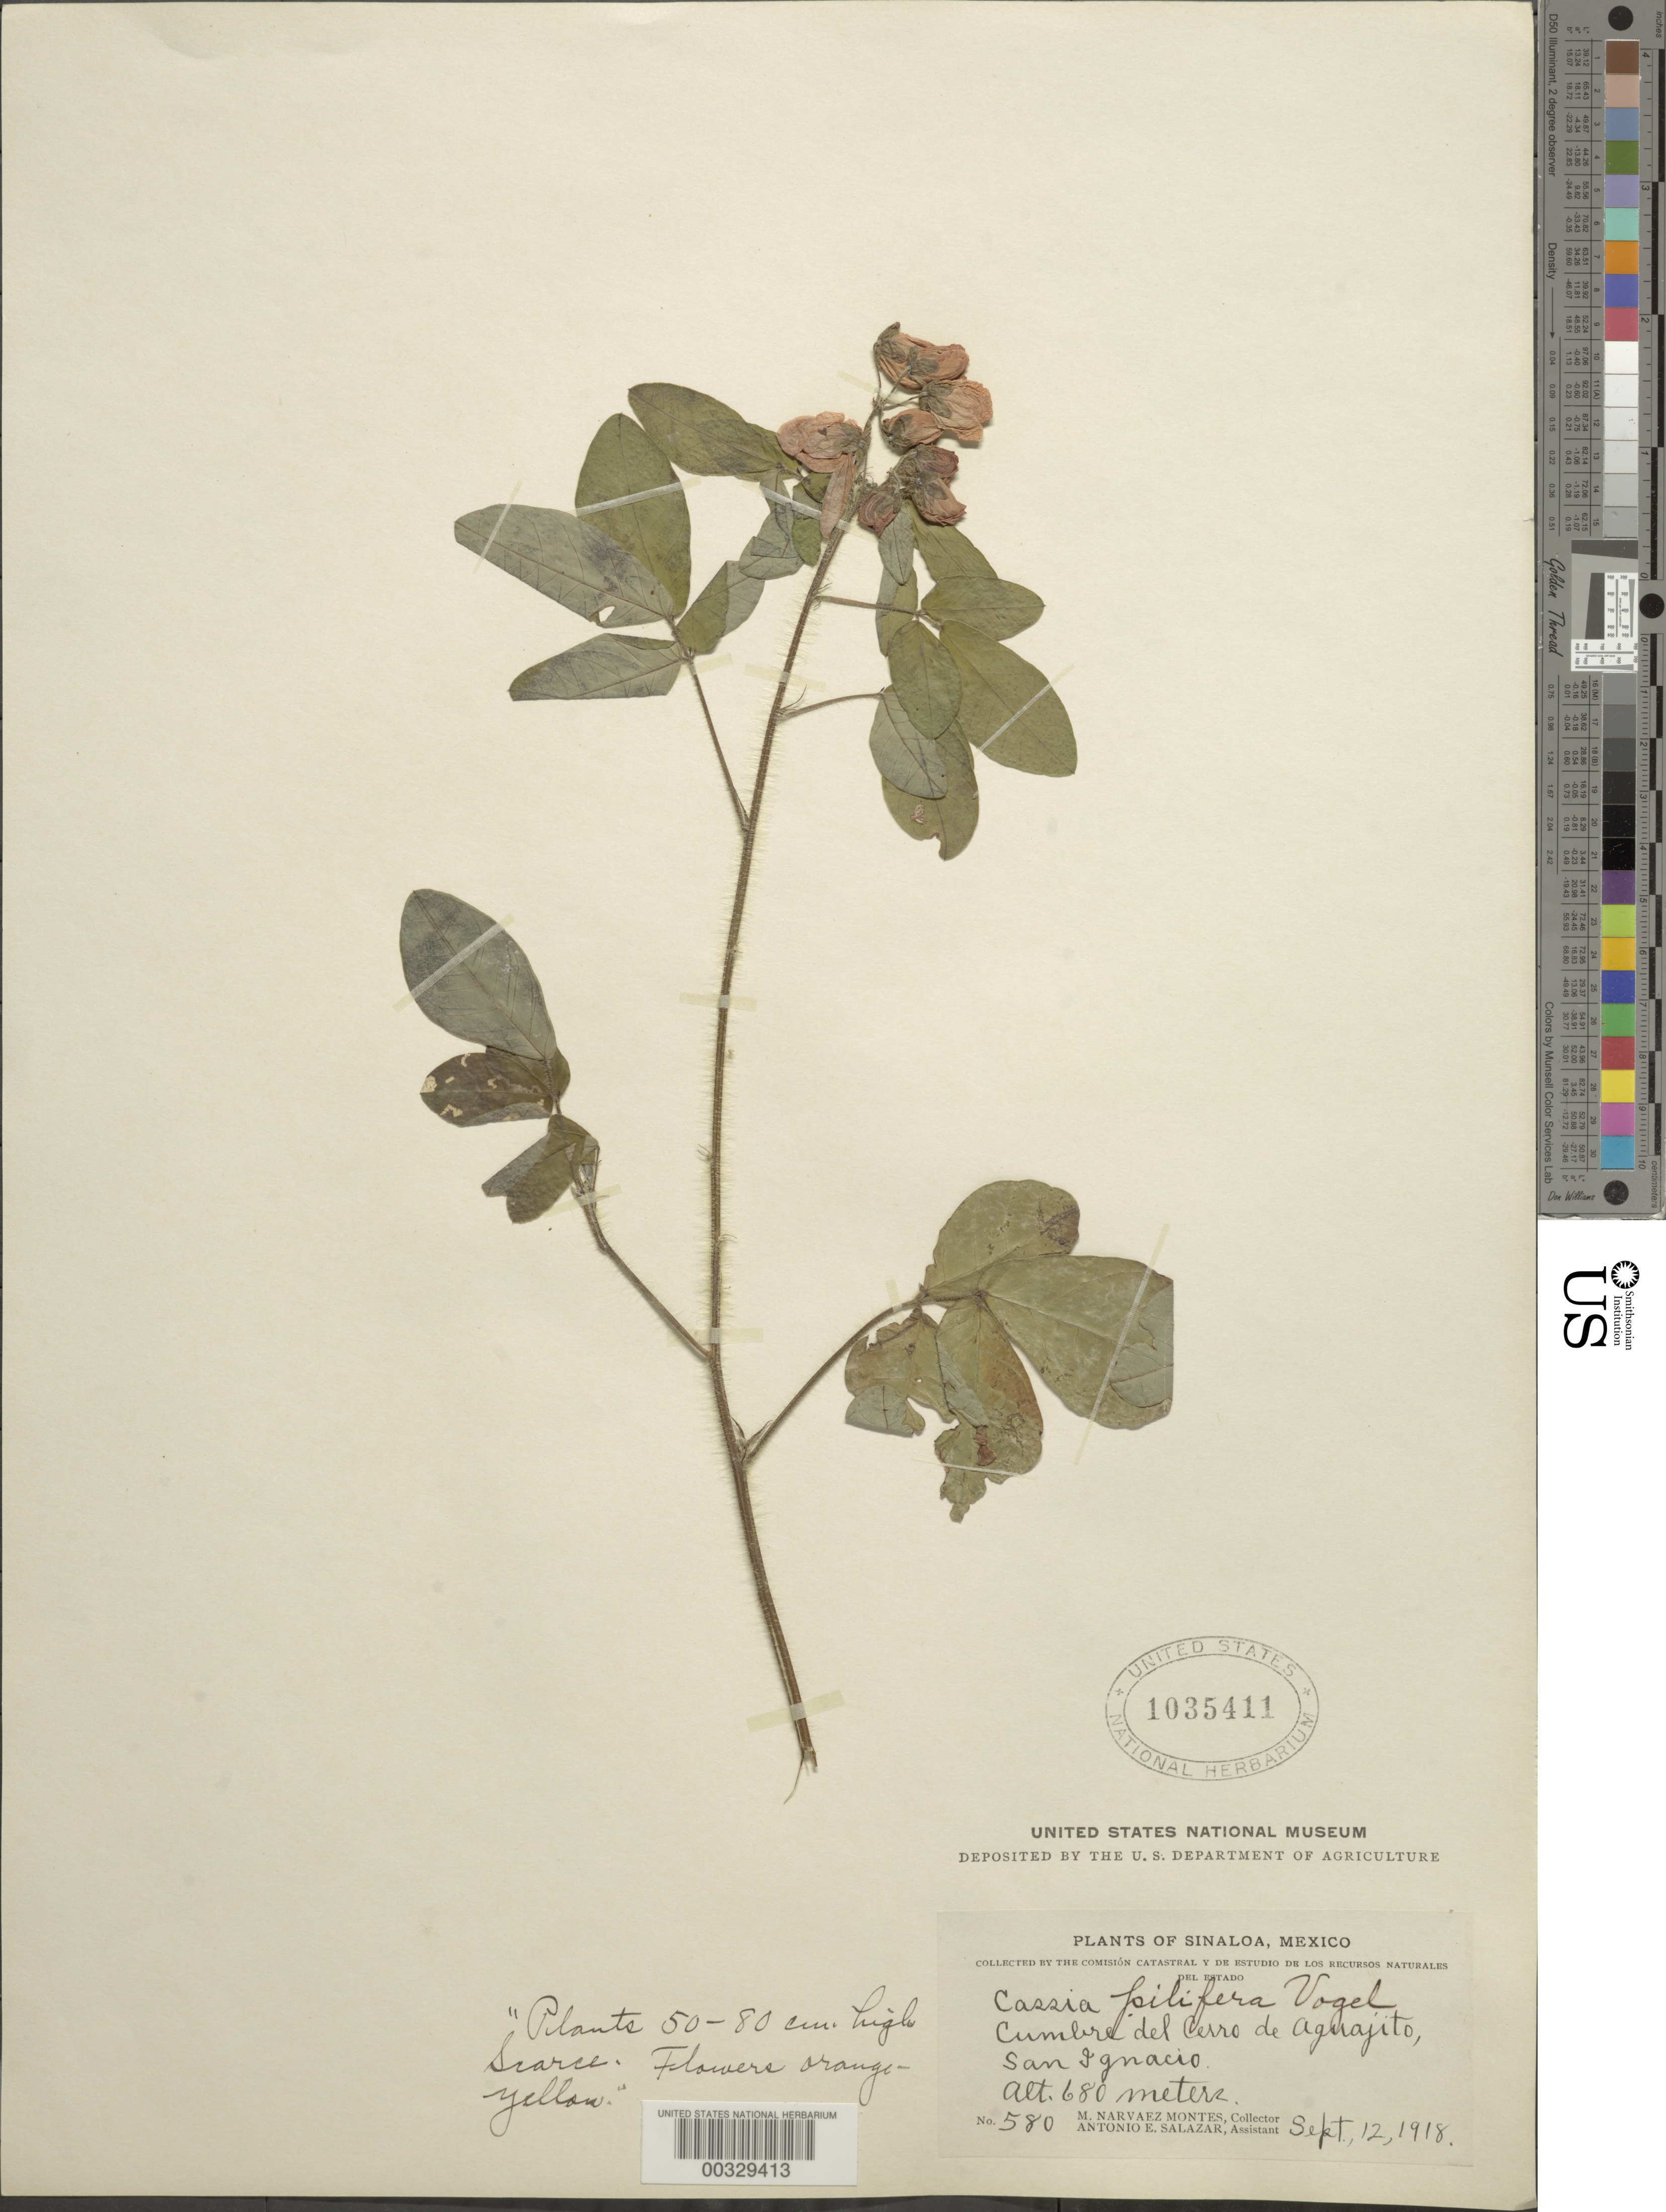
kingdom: Plantae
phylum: Tracheophyta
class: Magnoliopsida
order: Fabales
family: Fabaceae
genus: Senna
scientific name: Senna pilifera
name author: (Vogel) H.S. Irwin & Barneby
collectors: M. Montes & A. E. Salazar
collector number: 580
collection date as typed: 12 Sep 1918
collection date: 1918-09-12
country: Mexico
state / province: Sinaloa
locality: Cumbre del Cerro de Aguajito, San Ignacio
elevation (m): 680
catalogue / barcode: US 1035411